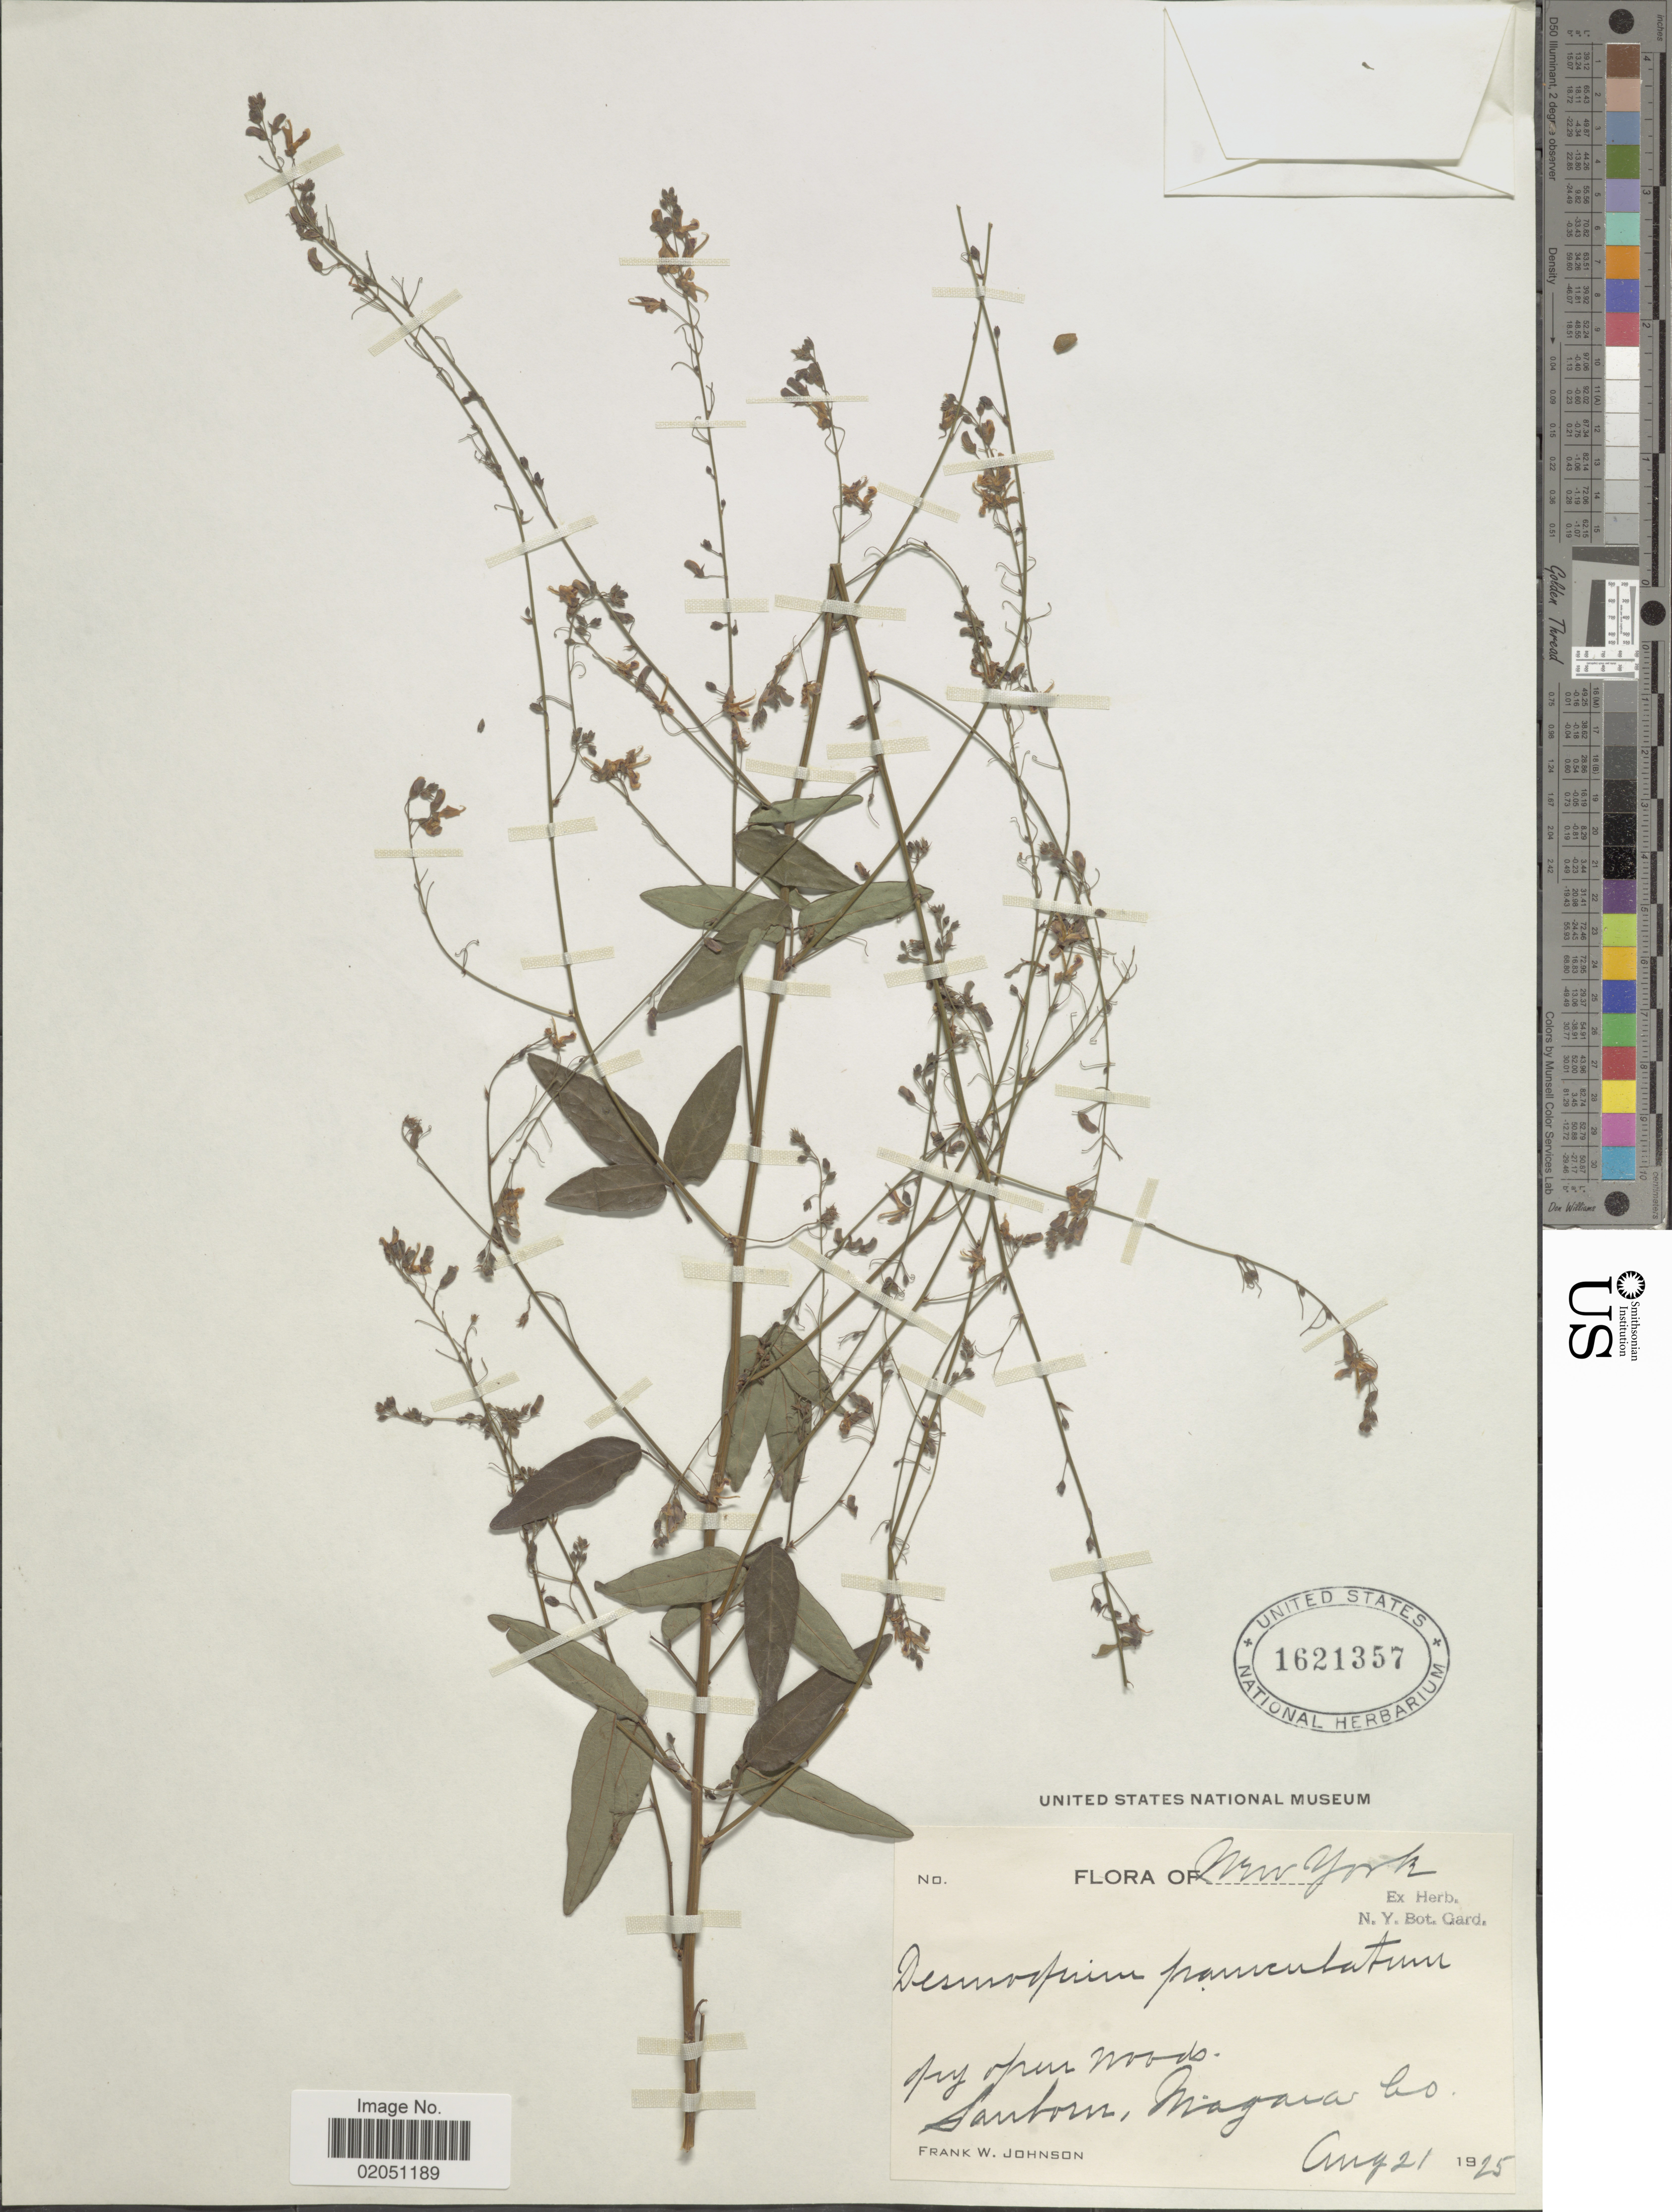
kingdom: Plantae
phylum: Tracheophyta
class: Magnoliopsida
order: Fabales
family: Fabaceae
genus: Desmodium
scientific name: Desmodium paniculatum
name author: (L.) DC.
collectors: F. W. Johnson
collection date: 1925-08-21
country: United States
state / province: New York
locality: Dry open woods, Sanborn, Niagara Co.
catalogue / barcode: US 1621357